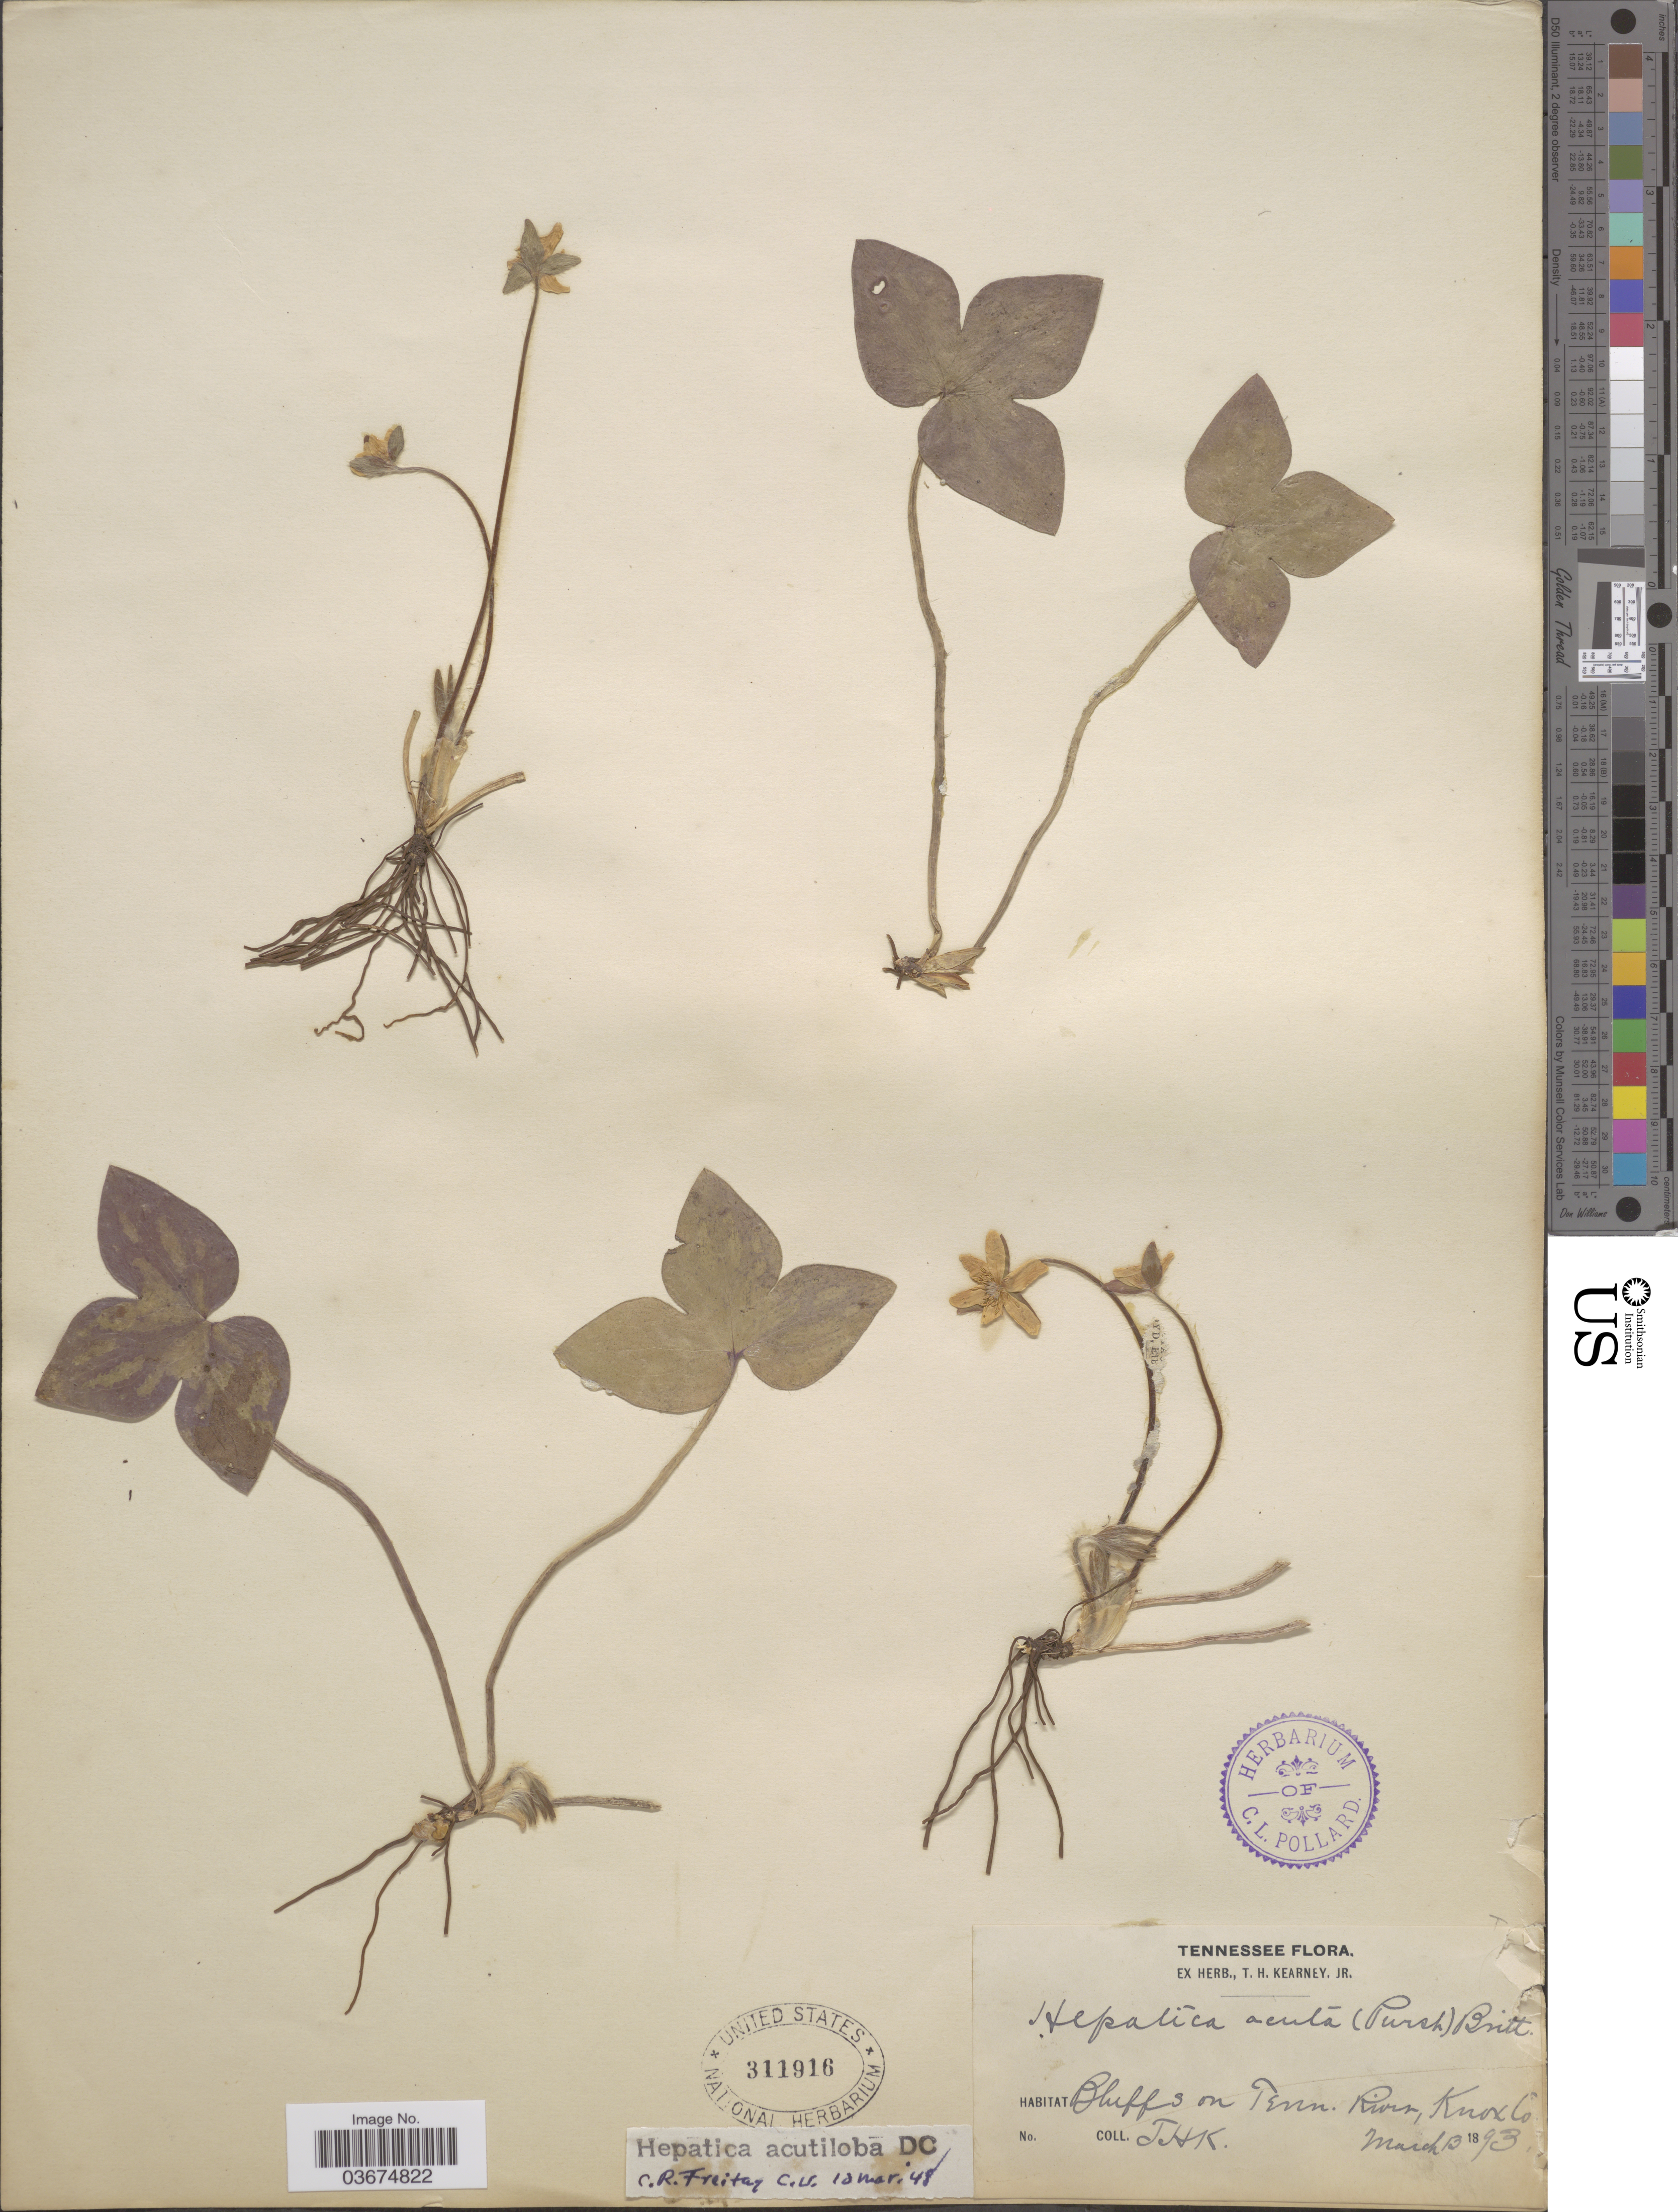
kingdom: Plantae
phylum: Tracheophyta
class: Magnoliopsida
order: Ranunculales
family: Ranunculaceae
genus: Hepatica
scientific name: Hepatica acutiloba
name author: DC.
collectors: T. H. Kearney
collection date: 1893-03-13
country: United States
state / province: Tennessee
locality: Bluffs on Tenn. River, Knox Co.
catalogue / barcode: US 311916